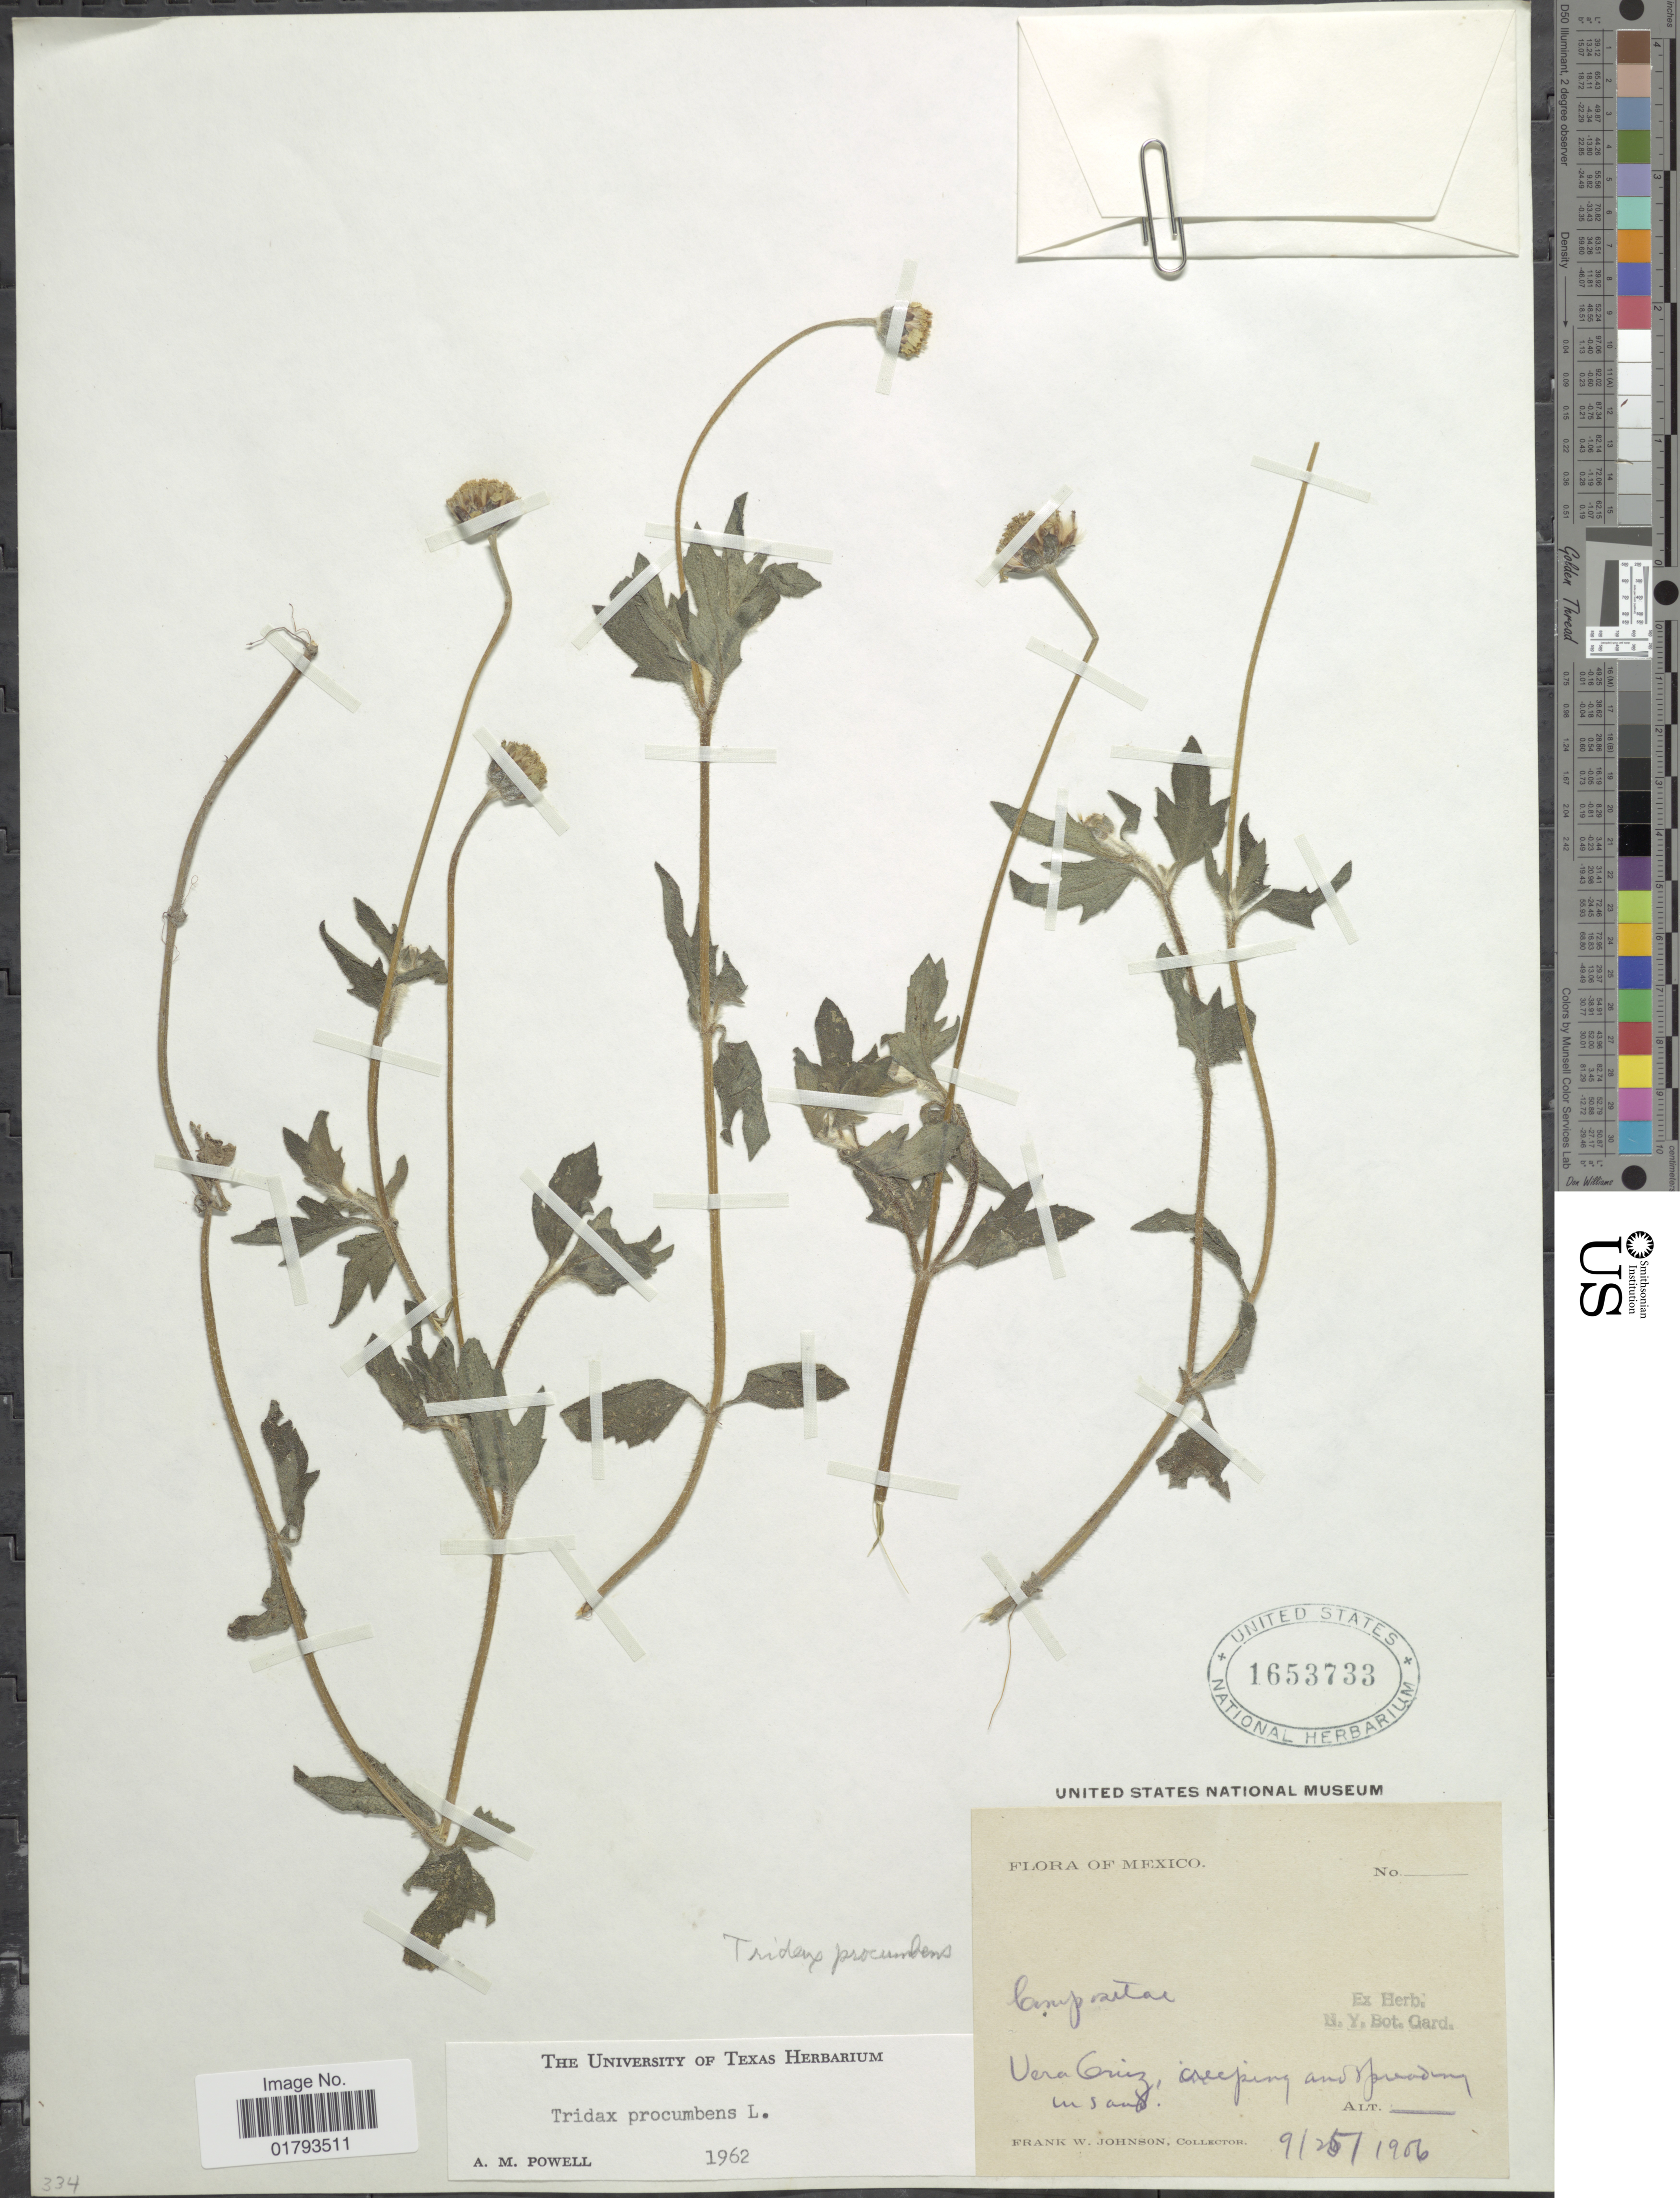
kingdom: Plantae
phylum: Tracheophyta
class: Magnoliopsida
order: Asterales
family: Asteraceae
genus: Tridax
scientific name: Tridax procumbens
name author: L.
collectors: F. W. Johnson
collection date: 1906-09-25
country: Mexico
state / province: Veracruz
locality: Vera Cruz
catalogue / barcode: US 1653733